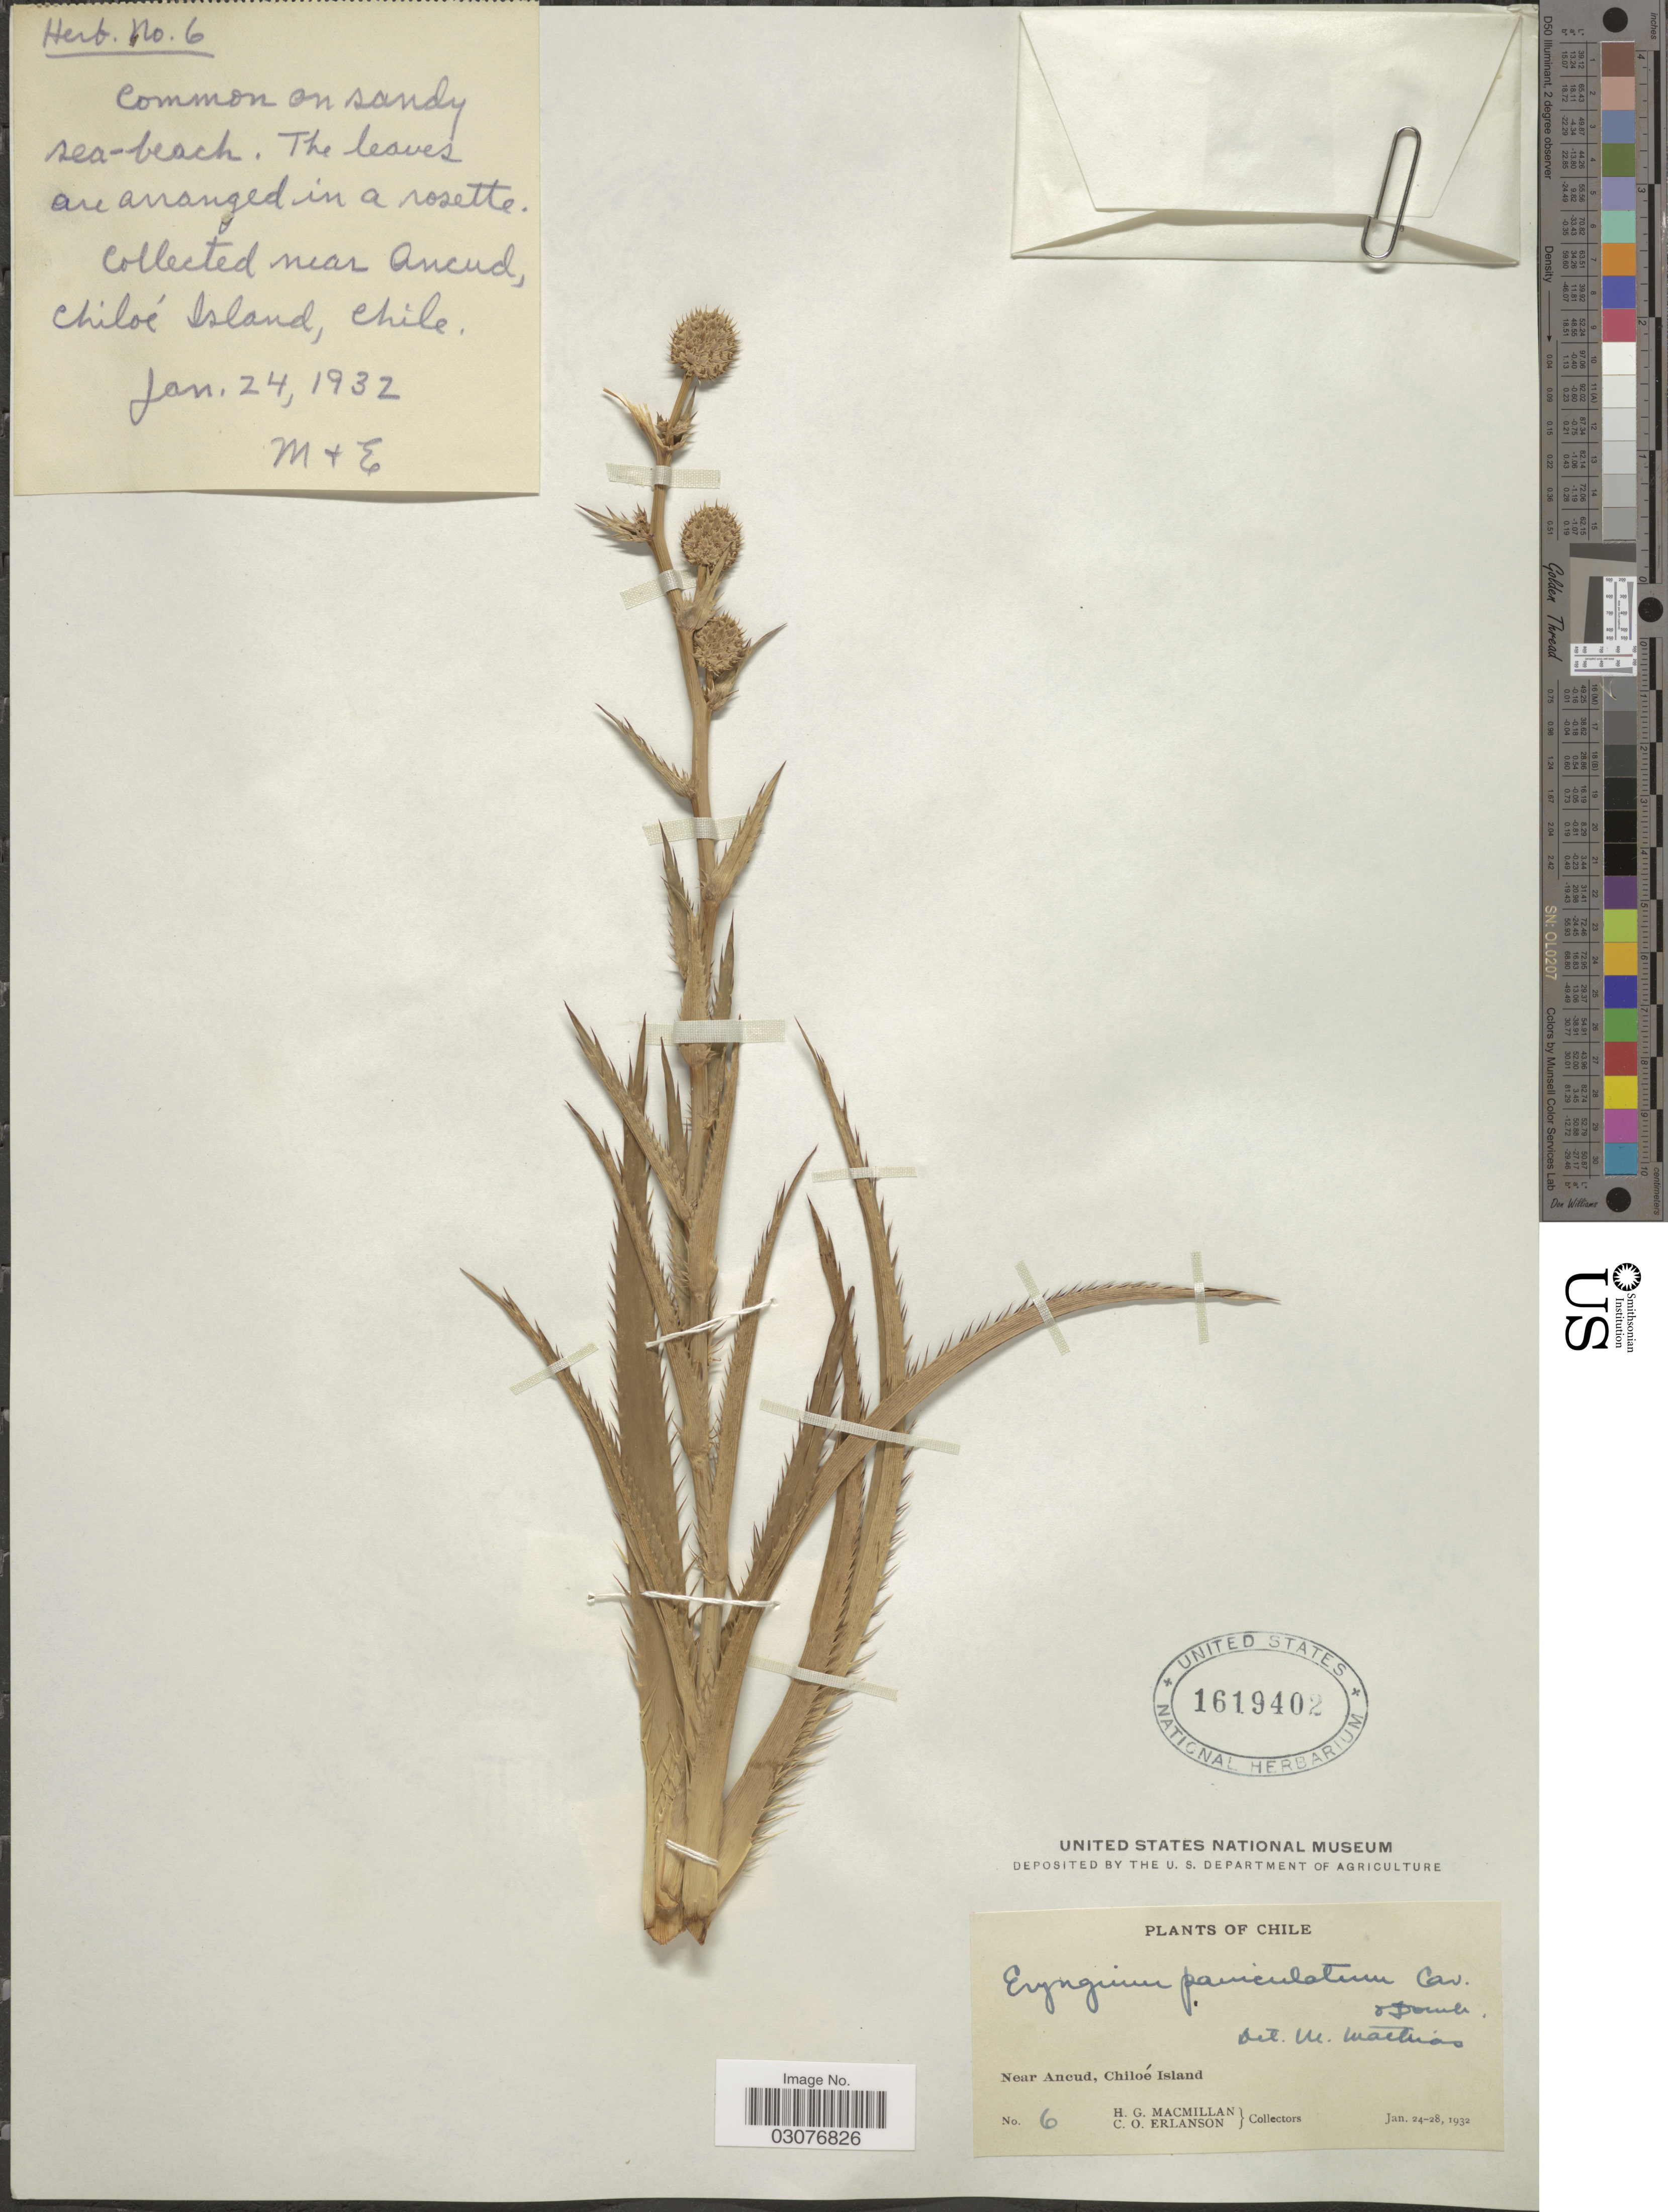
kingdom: Plantae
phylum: Tracheophyta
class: Magnoliopsida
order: Apiales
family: Apiaceae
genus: Eryngium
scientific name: Eryngium paniculatum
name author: Dombey ex Cav. & F. Delaroche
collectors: H. MacMillan & C. O. Erlanson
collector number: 6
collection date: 1932-01-24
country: Chile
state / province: Arica y Parinacota (XV)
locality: Near Ancud.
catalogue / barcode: US 1619402